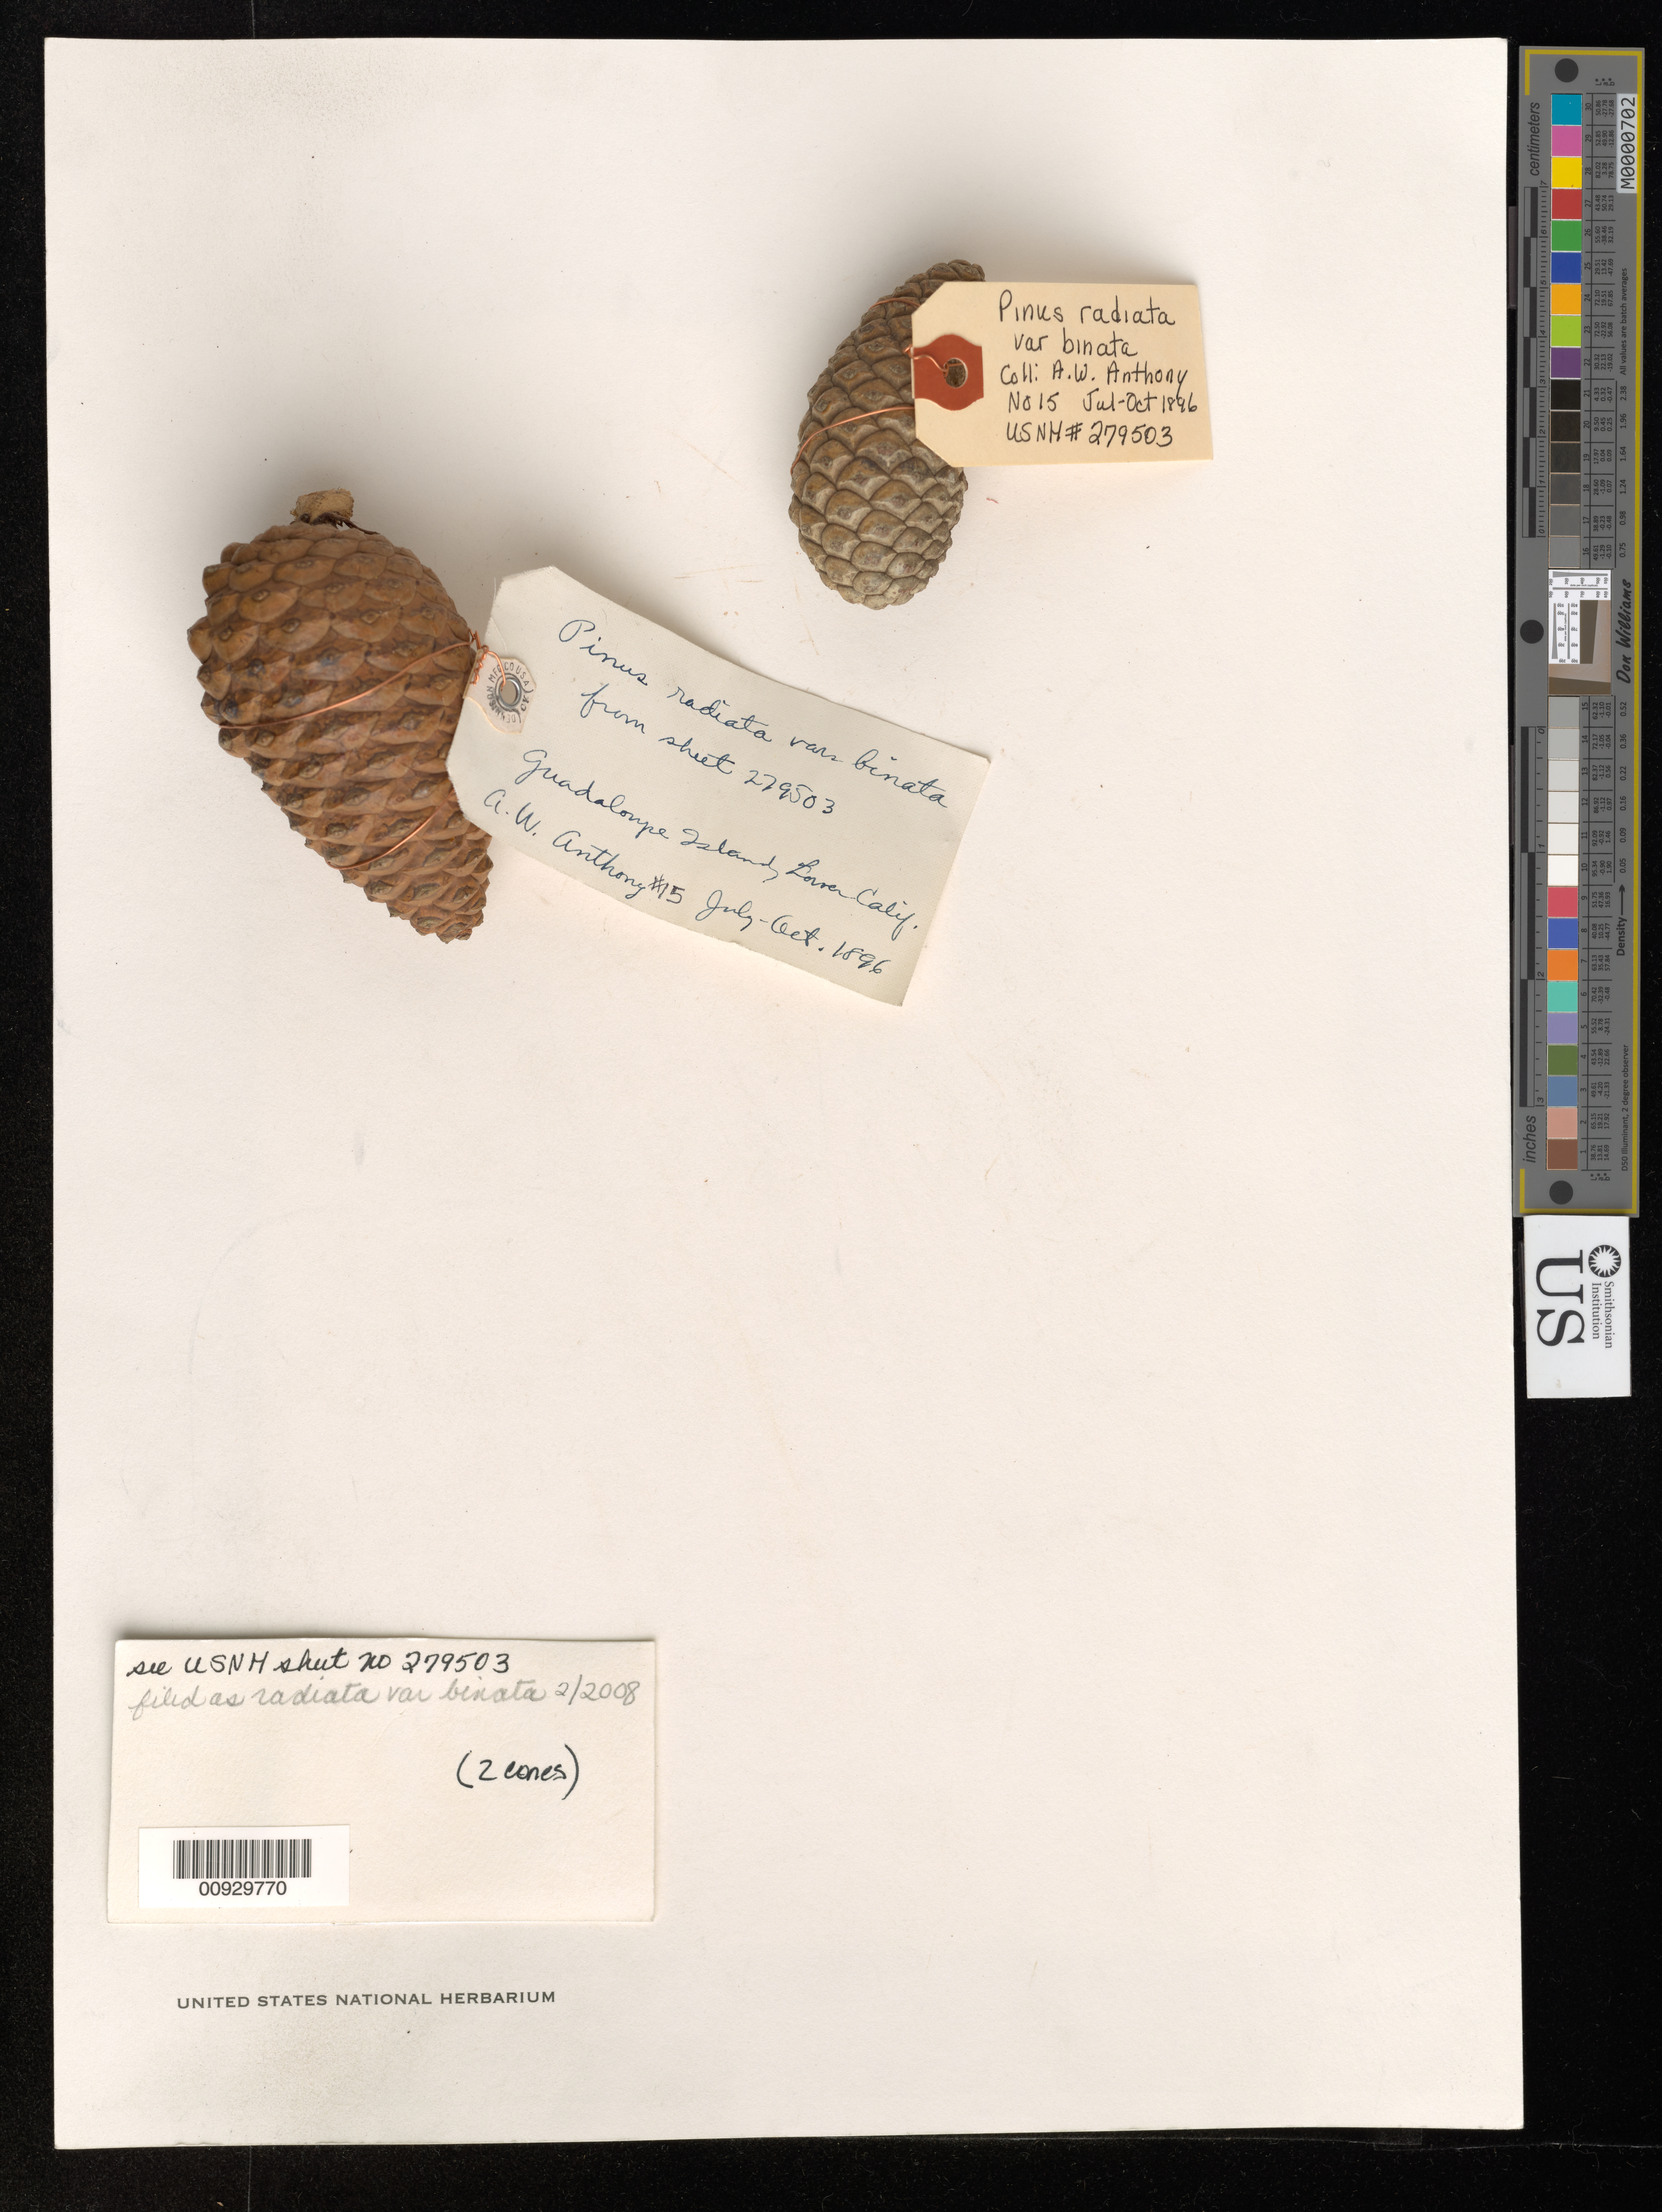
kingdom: Plantae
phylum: Tracheophyta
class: Pinopsida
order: Pinales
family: Pinaceae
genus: Pinus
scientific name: Pinus radiata var. binata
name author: (Engelm.) Lemmon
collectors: A. W. Anthony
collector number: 15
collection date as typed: Jul 1896 to -- Oct 1896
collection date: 1896-07/1896-10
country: Mexico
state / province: Baja California Norte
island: Guadalupe I.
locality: Guadalupe Island.